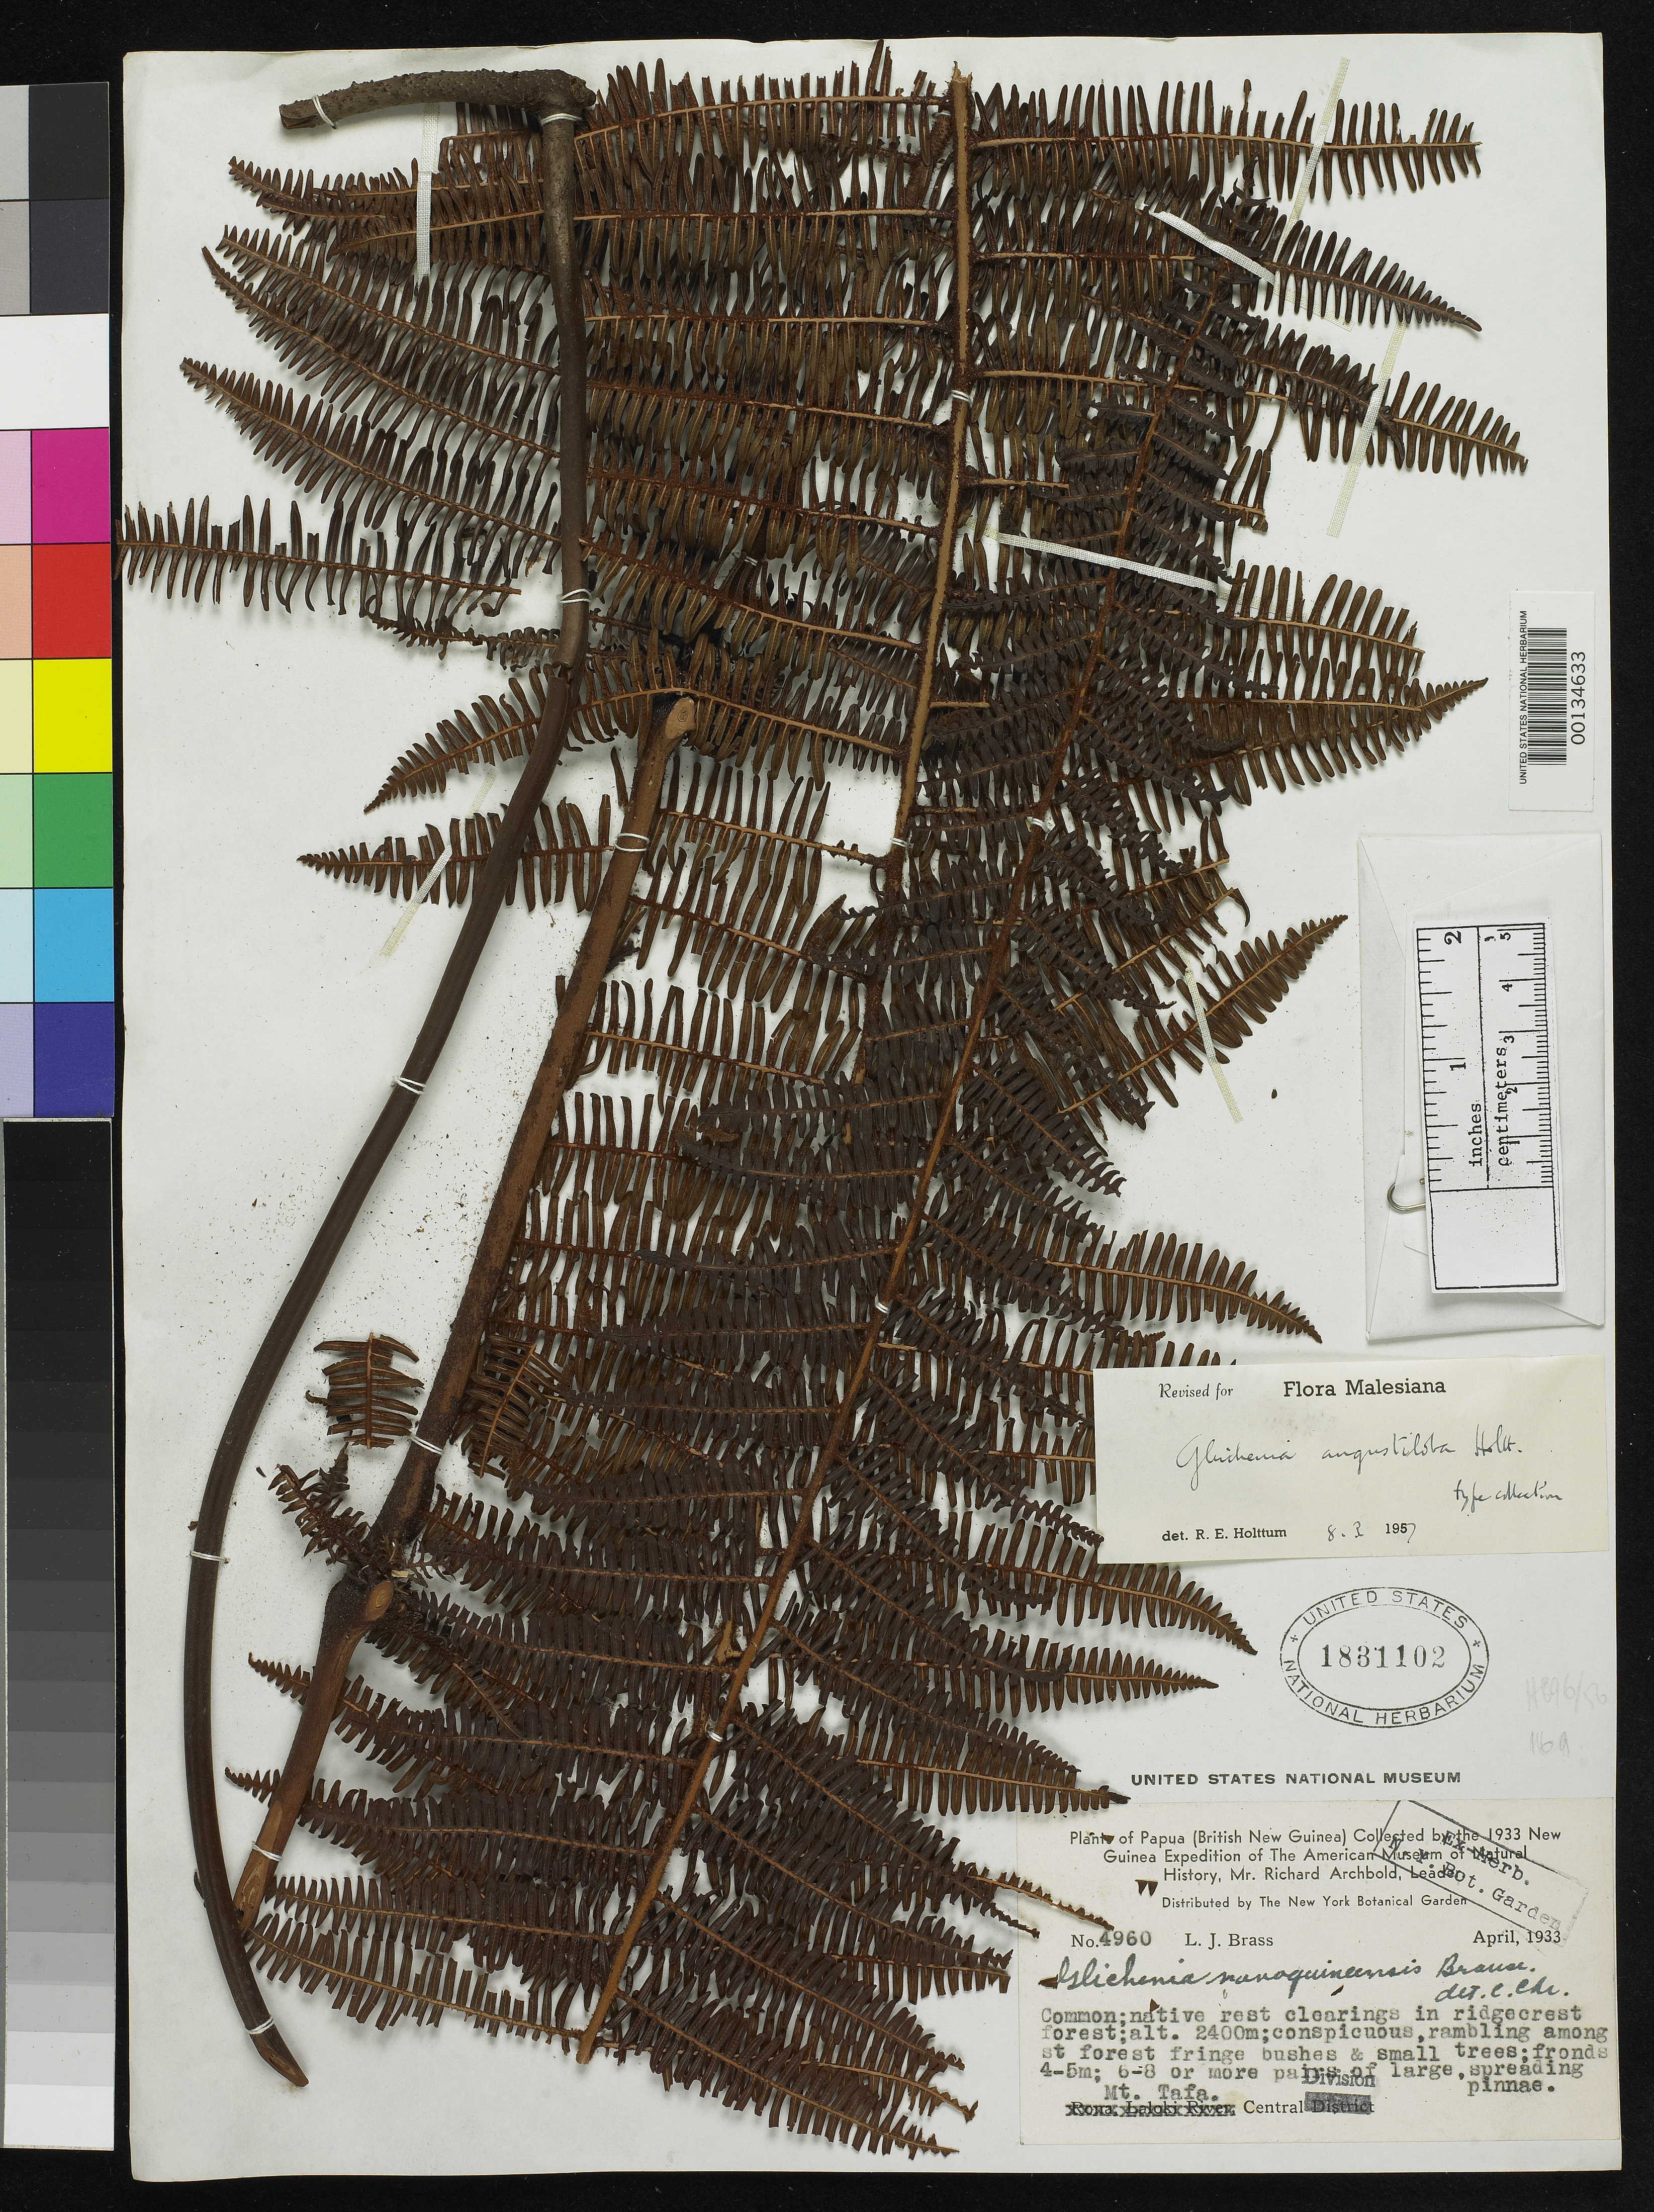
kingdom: Plantae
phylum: Tracheophyta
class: Polypodiopsida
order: Gleicheniales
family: Gleicheniaceae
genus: Gleichenia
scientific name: Gleichenia angustiloba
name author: Holttum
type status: Isotype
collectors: L. J. Brass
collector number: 4960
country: Papua New Guinea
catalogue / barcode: US 1831102